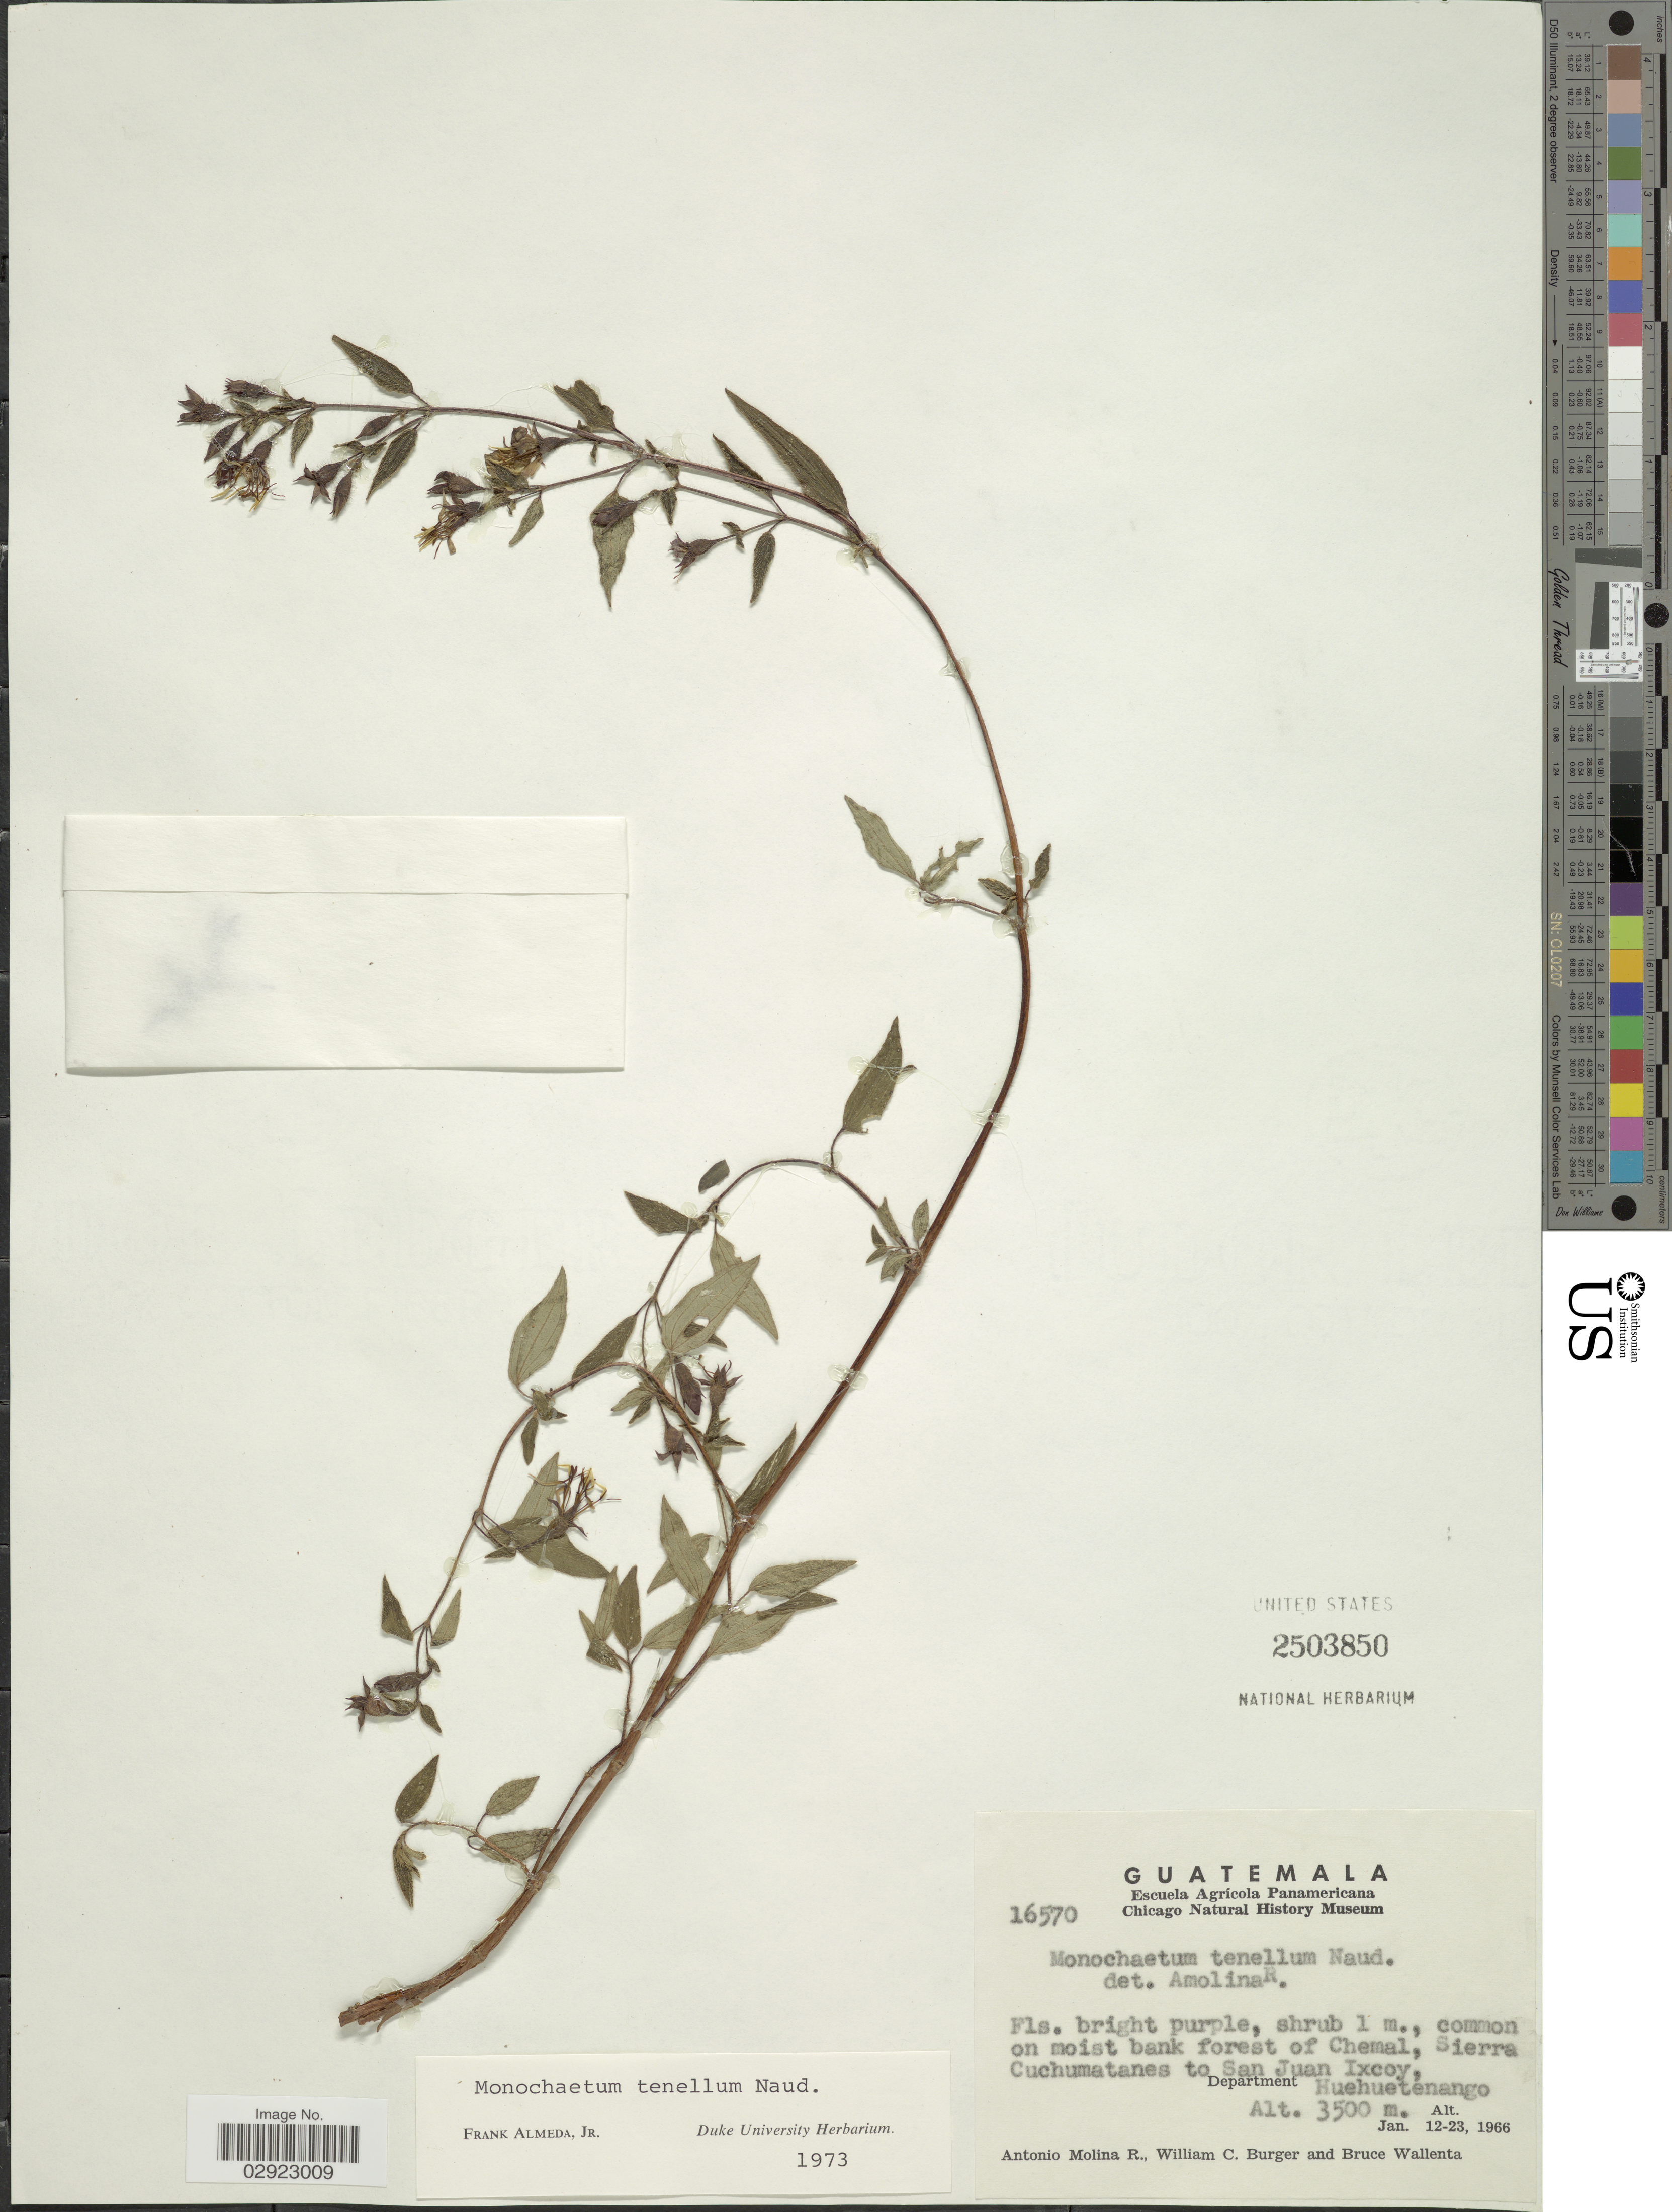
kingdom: Plantae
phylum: Tracheophyta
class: Magnoliopsida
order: Myrtales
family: Melastomataceae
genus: Monochaetum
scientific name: Monochaetum tenellum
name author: Naudin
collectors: A. Molina R., W. Burger & B. Wallenta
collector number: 16570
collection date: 1966-01-12/1966-01-23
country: Guatemala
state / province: Huehuetenango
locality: Common on moist bank forest of Chemal, Sierra Cuchumatanes to San Juan Ixcoy, Department Huehuetenango.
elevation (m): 3500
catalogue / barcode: US 2503850